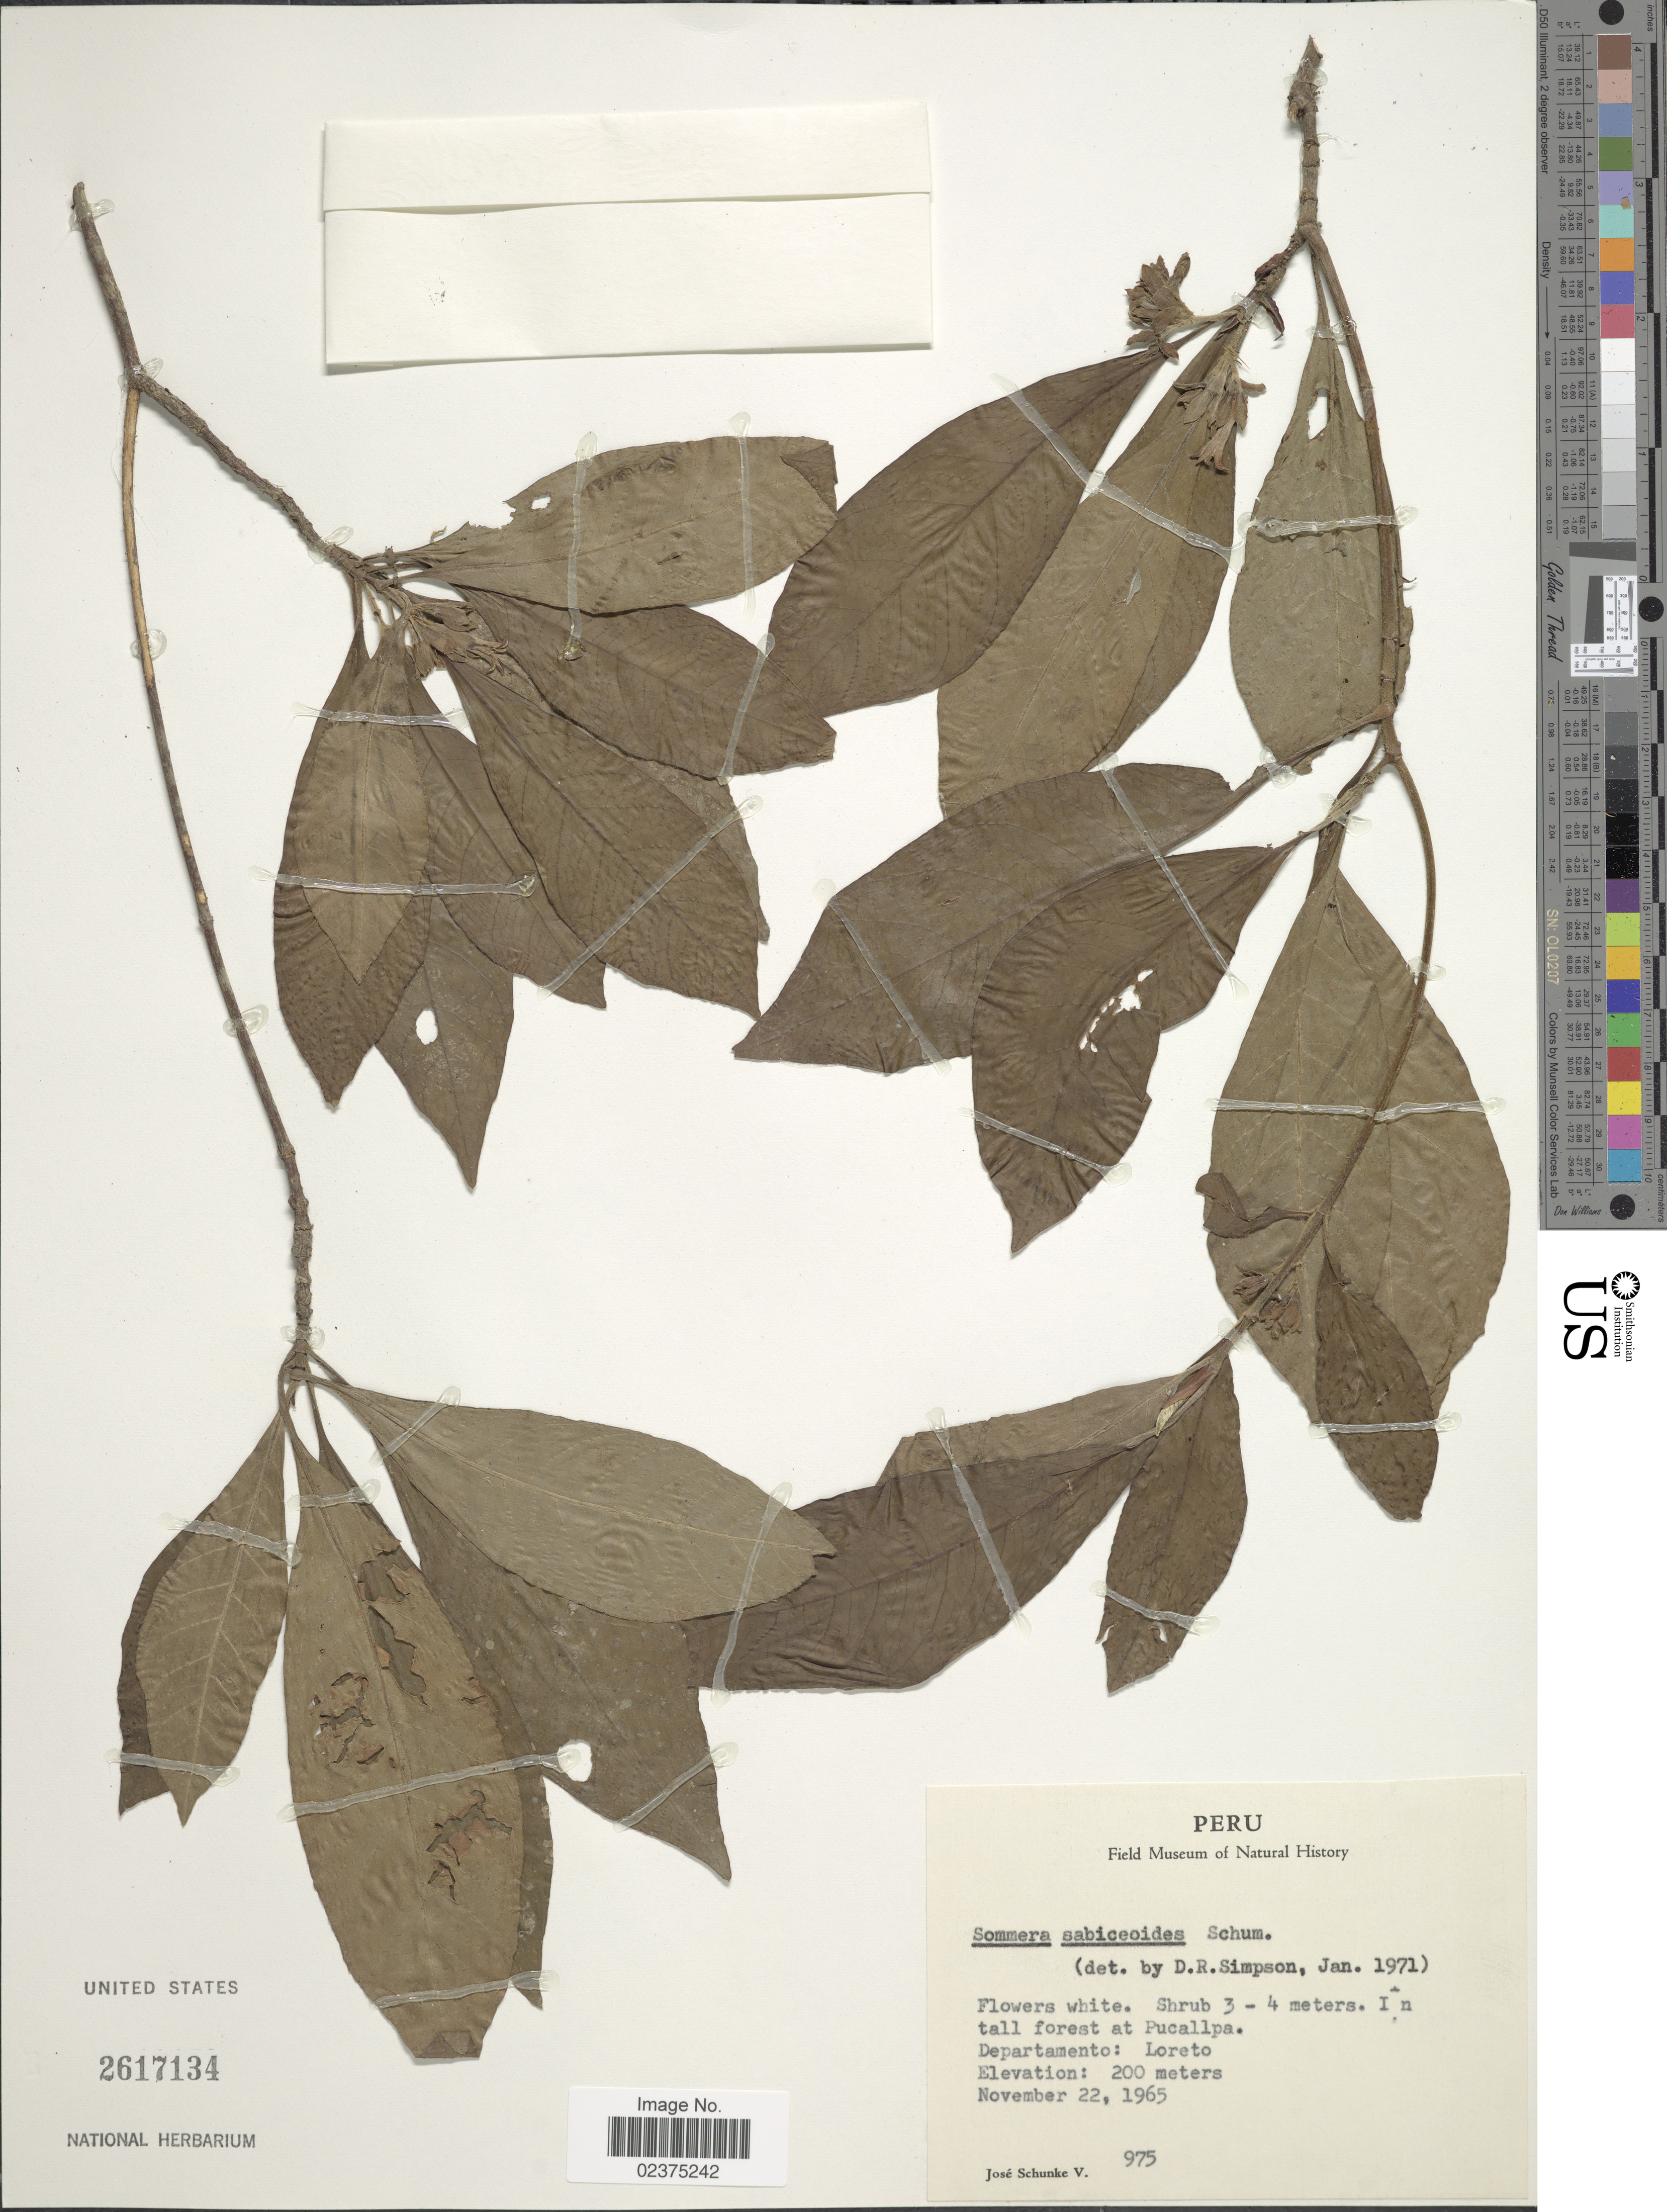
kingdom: Plantae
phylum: Tracheophyta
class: Magnoliopsida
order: Gentianales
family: Rubiaceae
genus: Sommera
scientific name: Sommera sabiceoides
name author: K. Schum.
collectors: J. Schunke Vigo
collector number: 975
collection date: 1965-11-22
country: Peru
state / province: Loreto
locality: In tall forest at Pucallpa, Departamento: Loreto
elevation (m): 200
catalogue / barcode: US 2617134